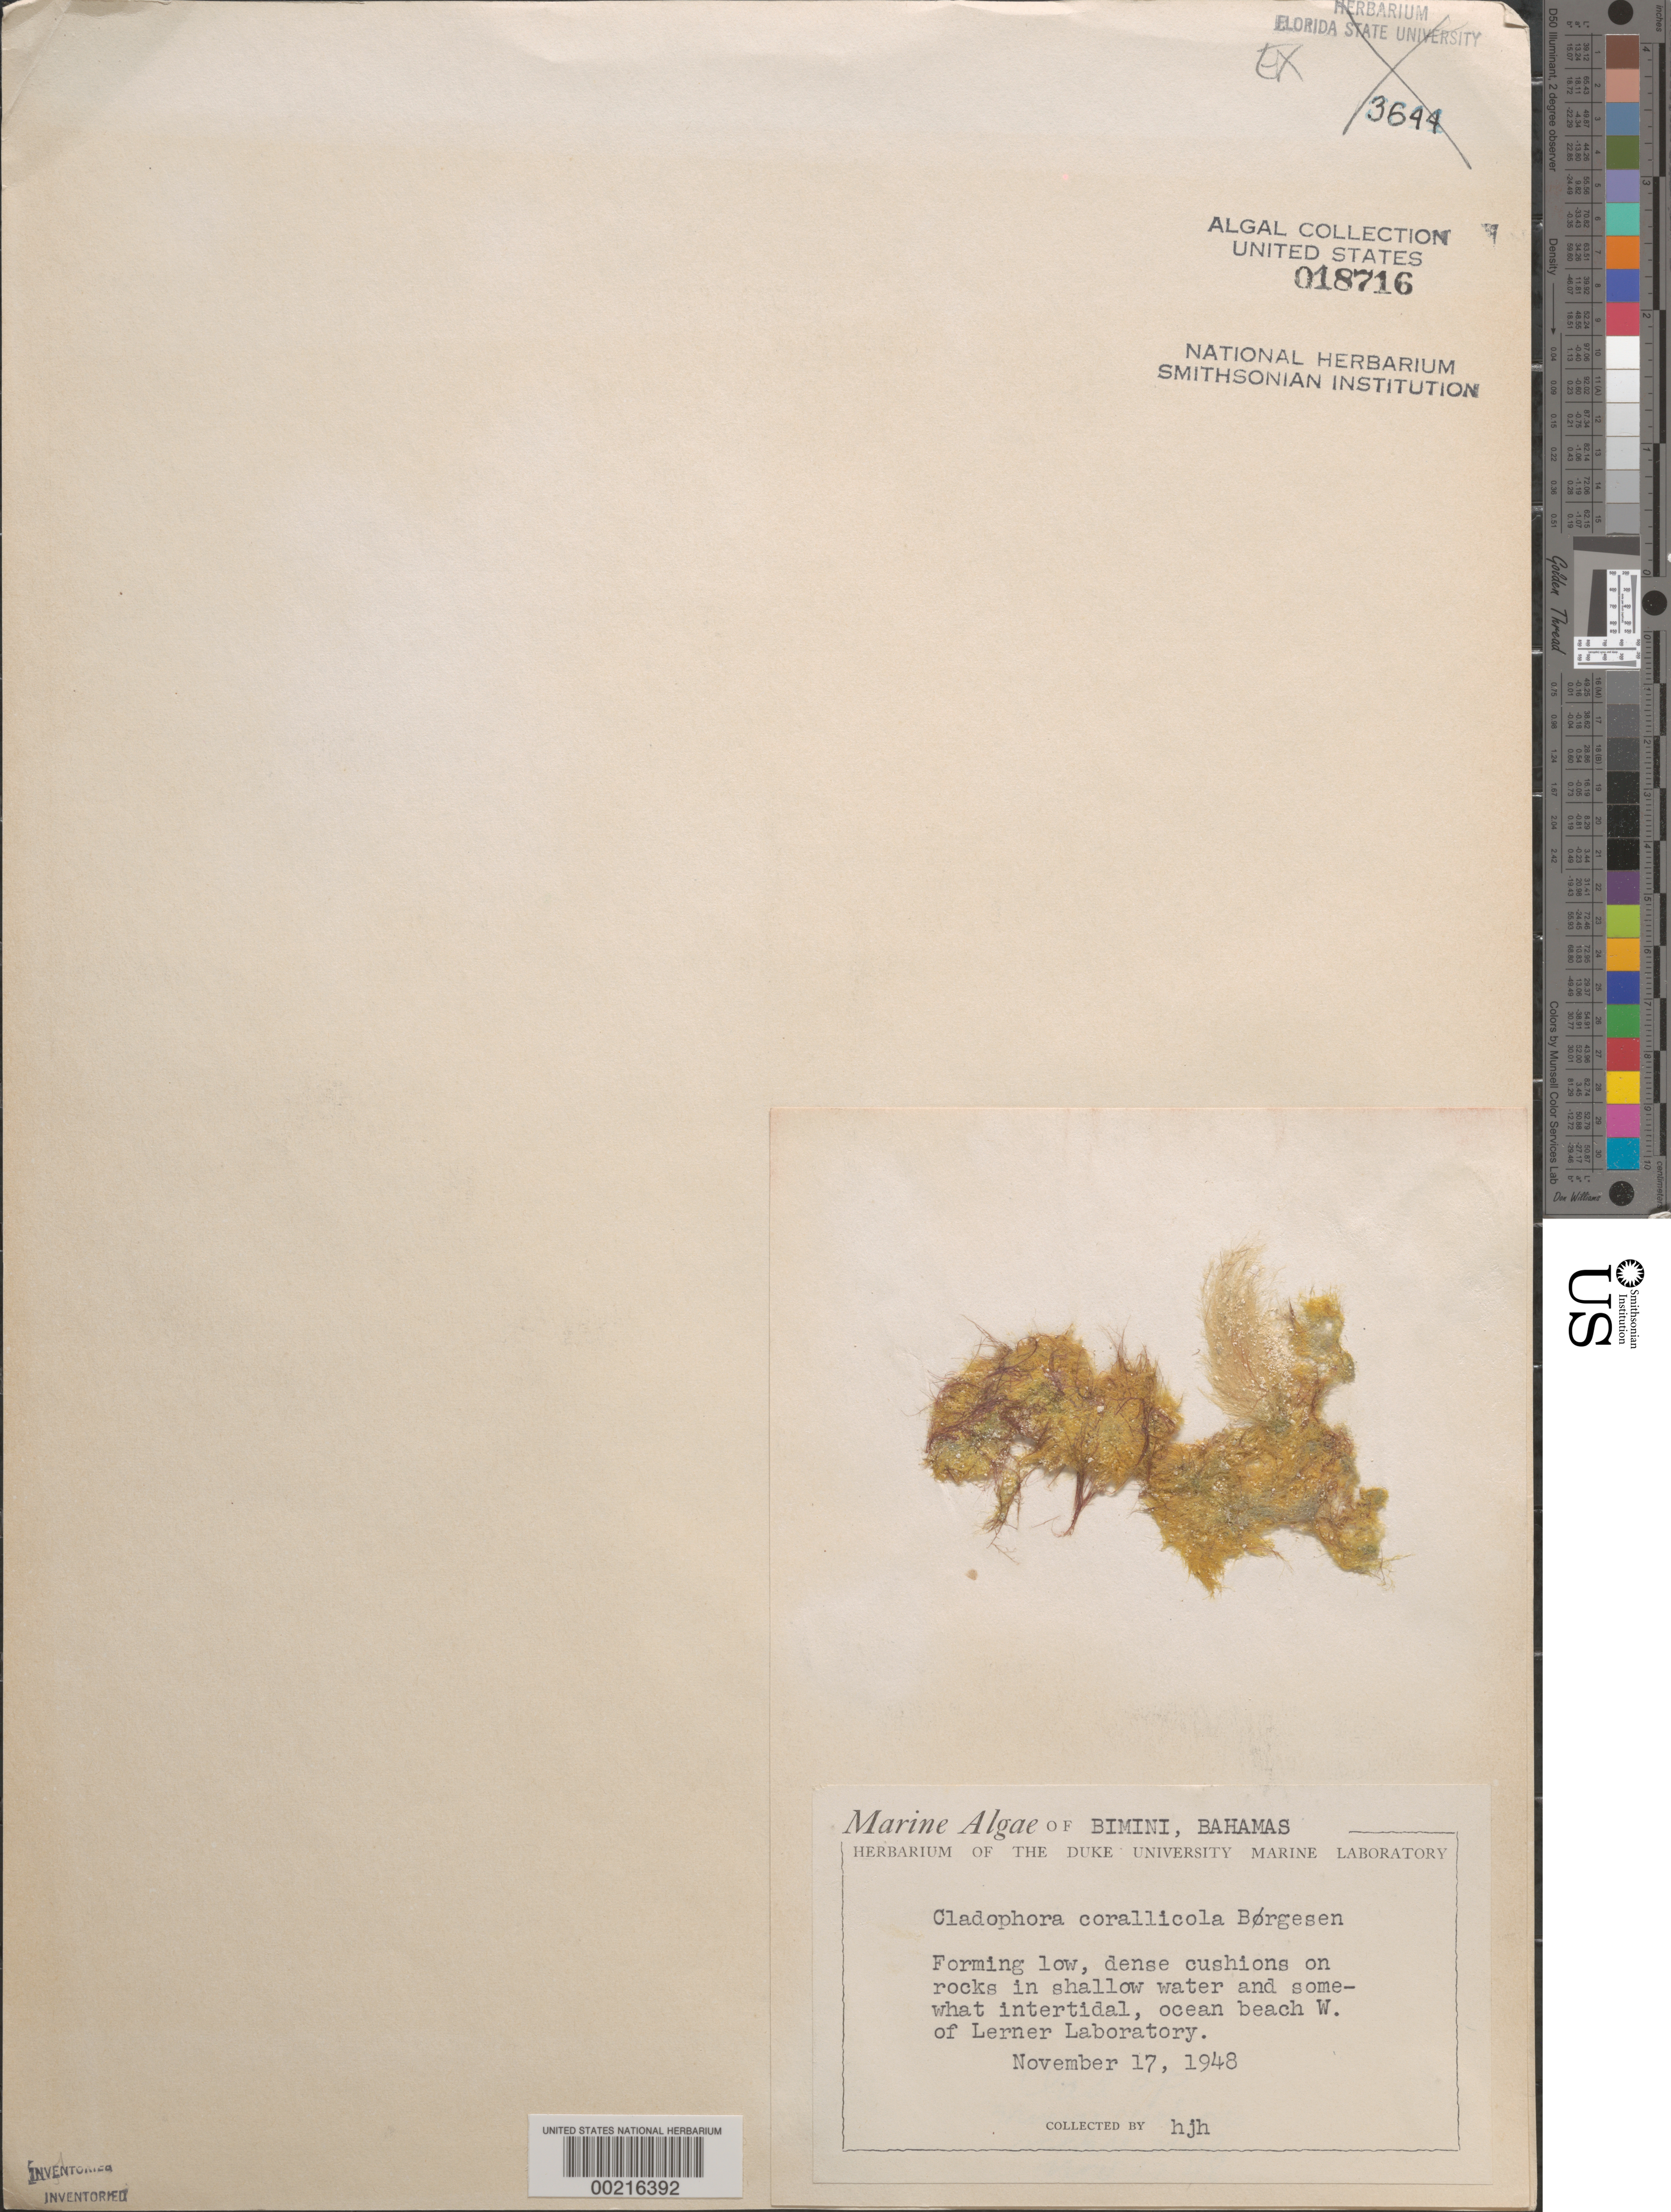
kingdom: Plantae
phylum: Chlorophyta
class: Ulvophyceae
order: Cladophorales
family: Cladophoraceae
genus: Cladophora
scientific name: Cladophora corallicola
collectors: H. J. Humm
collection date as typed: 17 Nov 1948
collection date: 1948-11-17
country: Bahamas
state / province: Biminis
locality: West of lerner laboratory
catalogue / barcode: US 18716